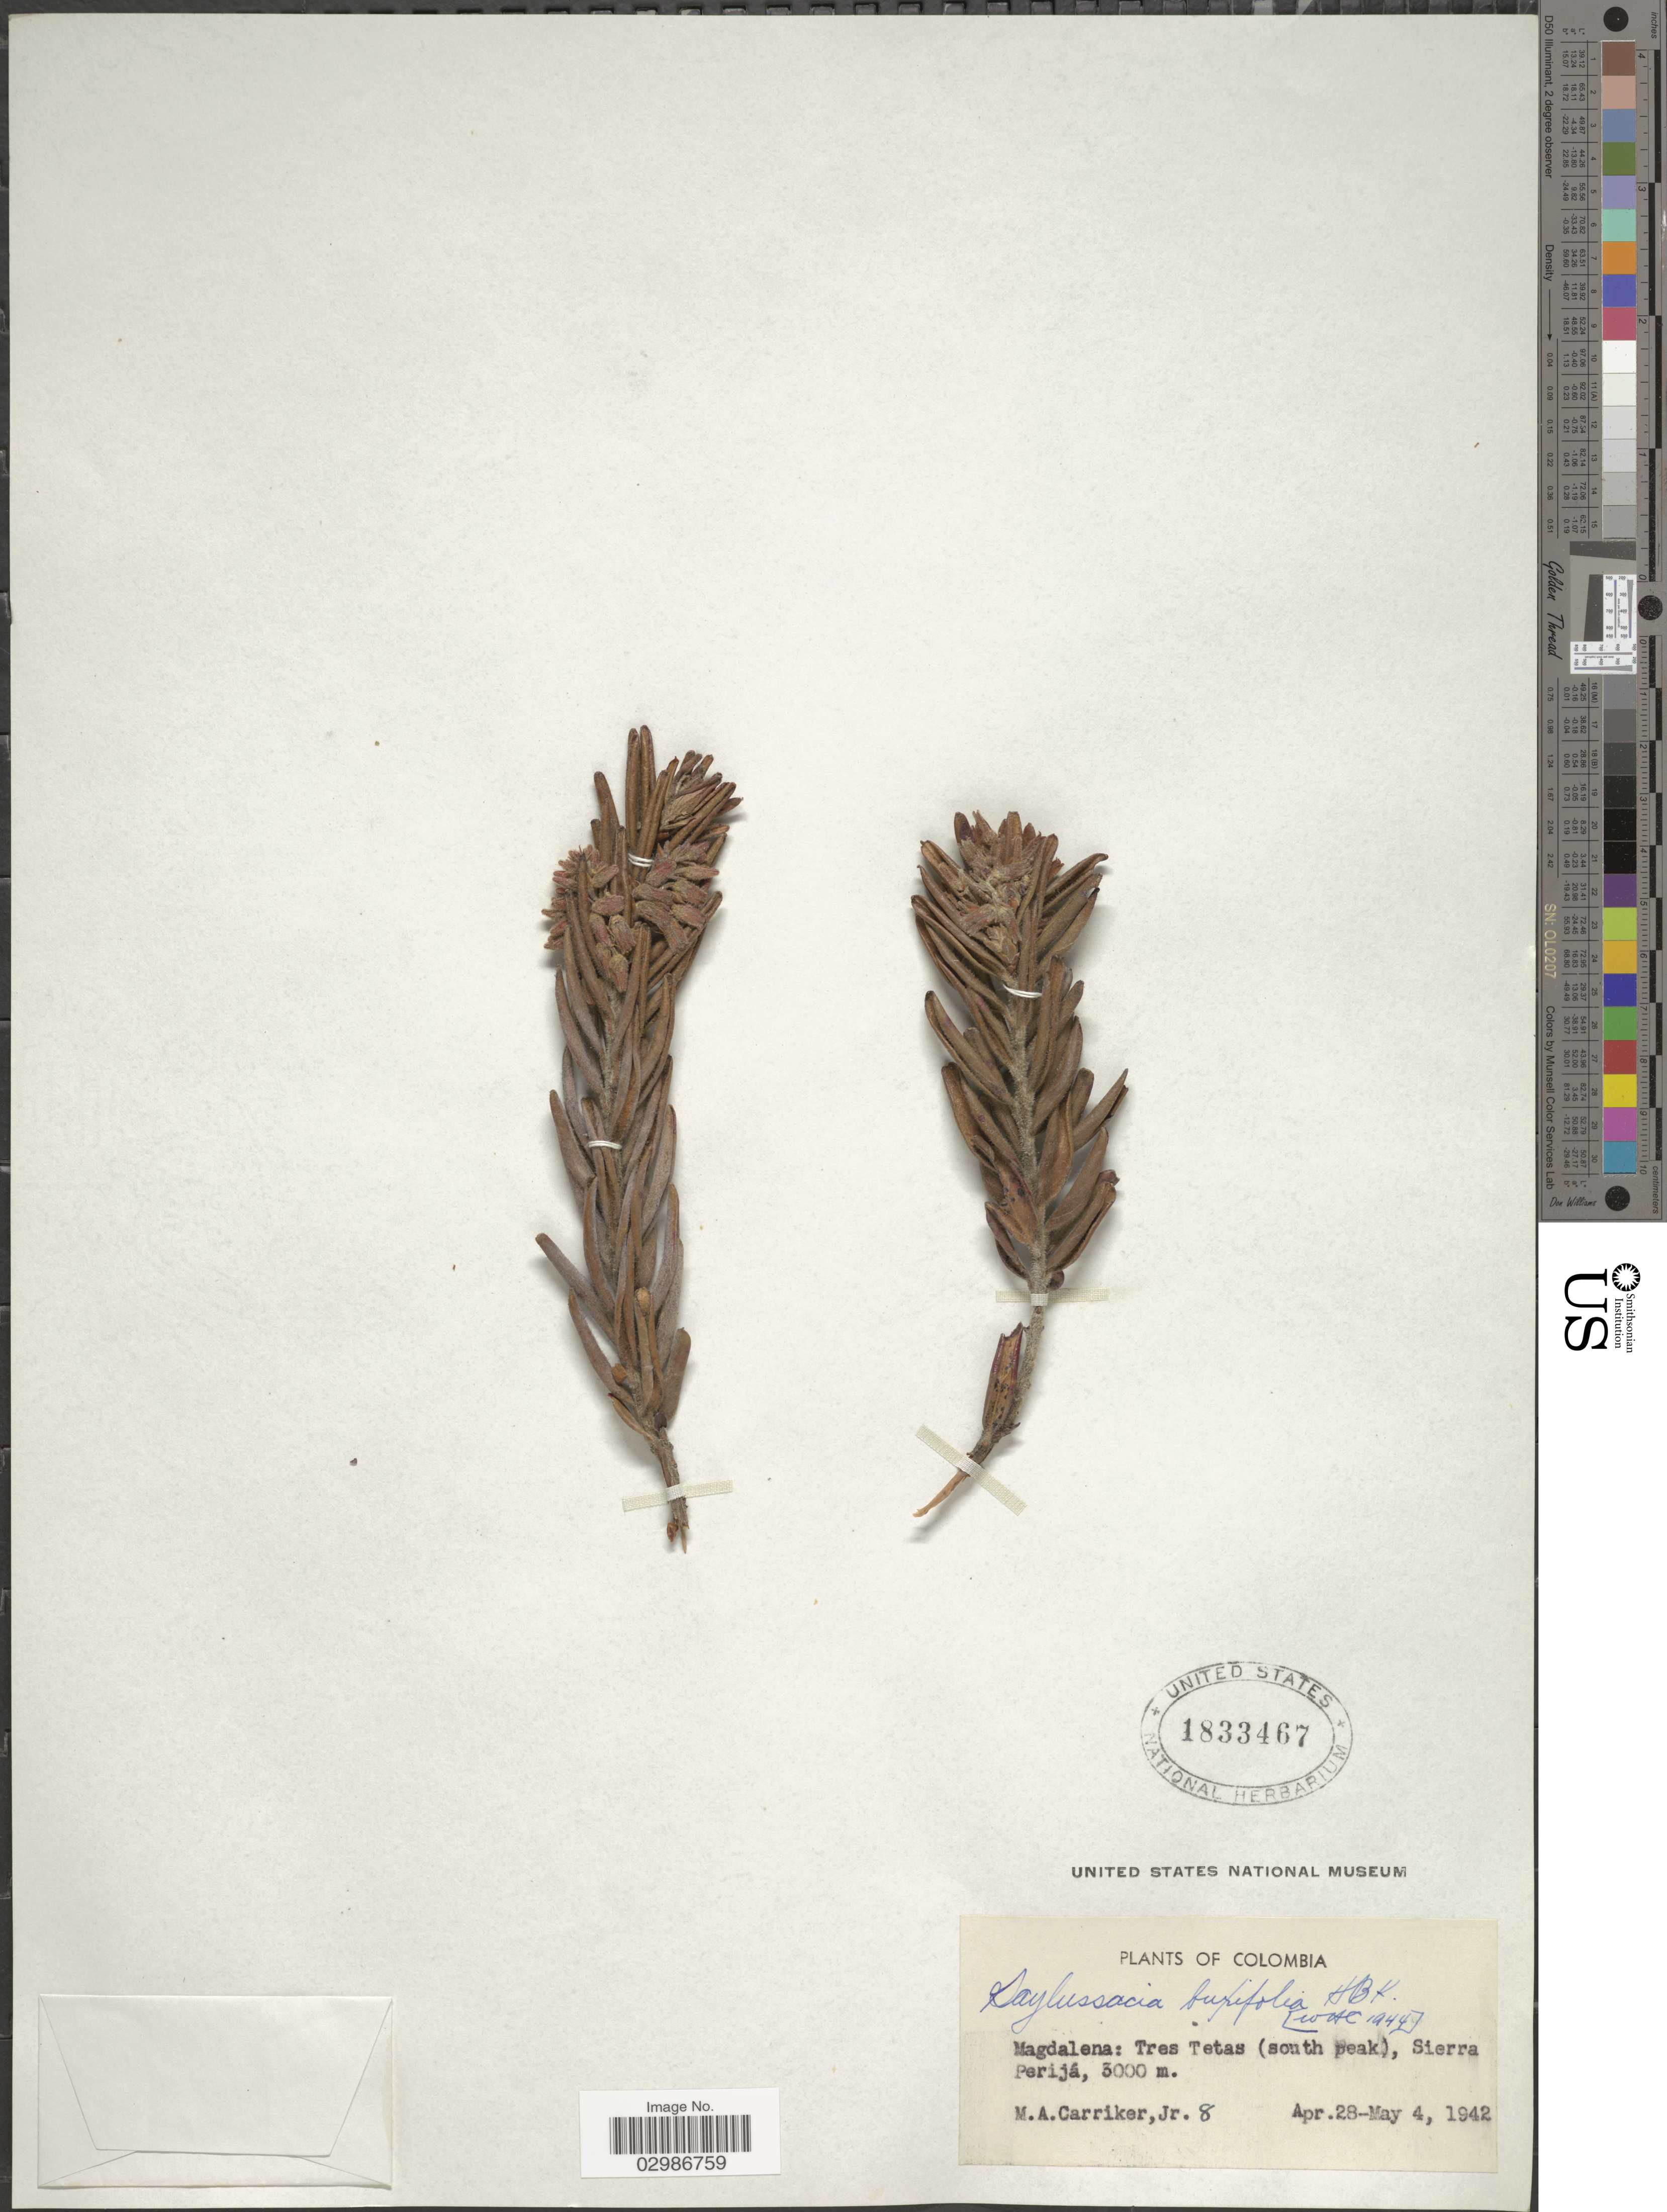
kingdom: Plantae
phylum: Tracheophyta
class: Magnoliopsida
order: Ericales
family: Ericaceae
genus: Gaylussacia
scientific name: Gaylussacia buxifolia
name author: Kunth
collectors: M. A. Carriker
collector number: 8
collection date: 1942-04-28/1942-05-04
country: Colombia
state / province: Magdalena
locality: Tres Tetas (south peak), Sierra Perijá.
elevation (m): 3000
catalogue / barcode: US 1833467